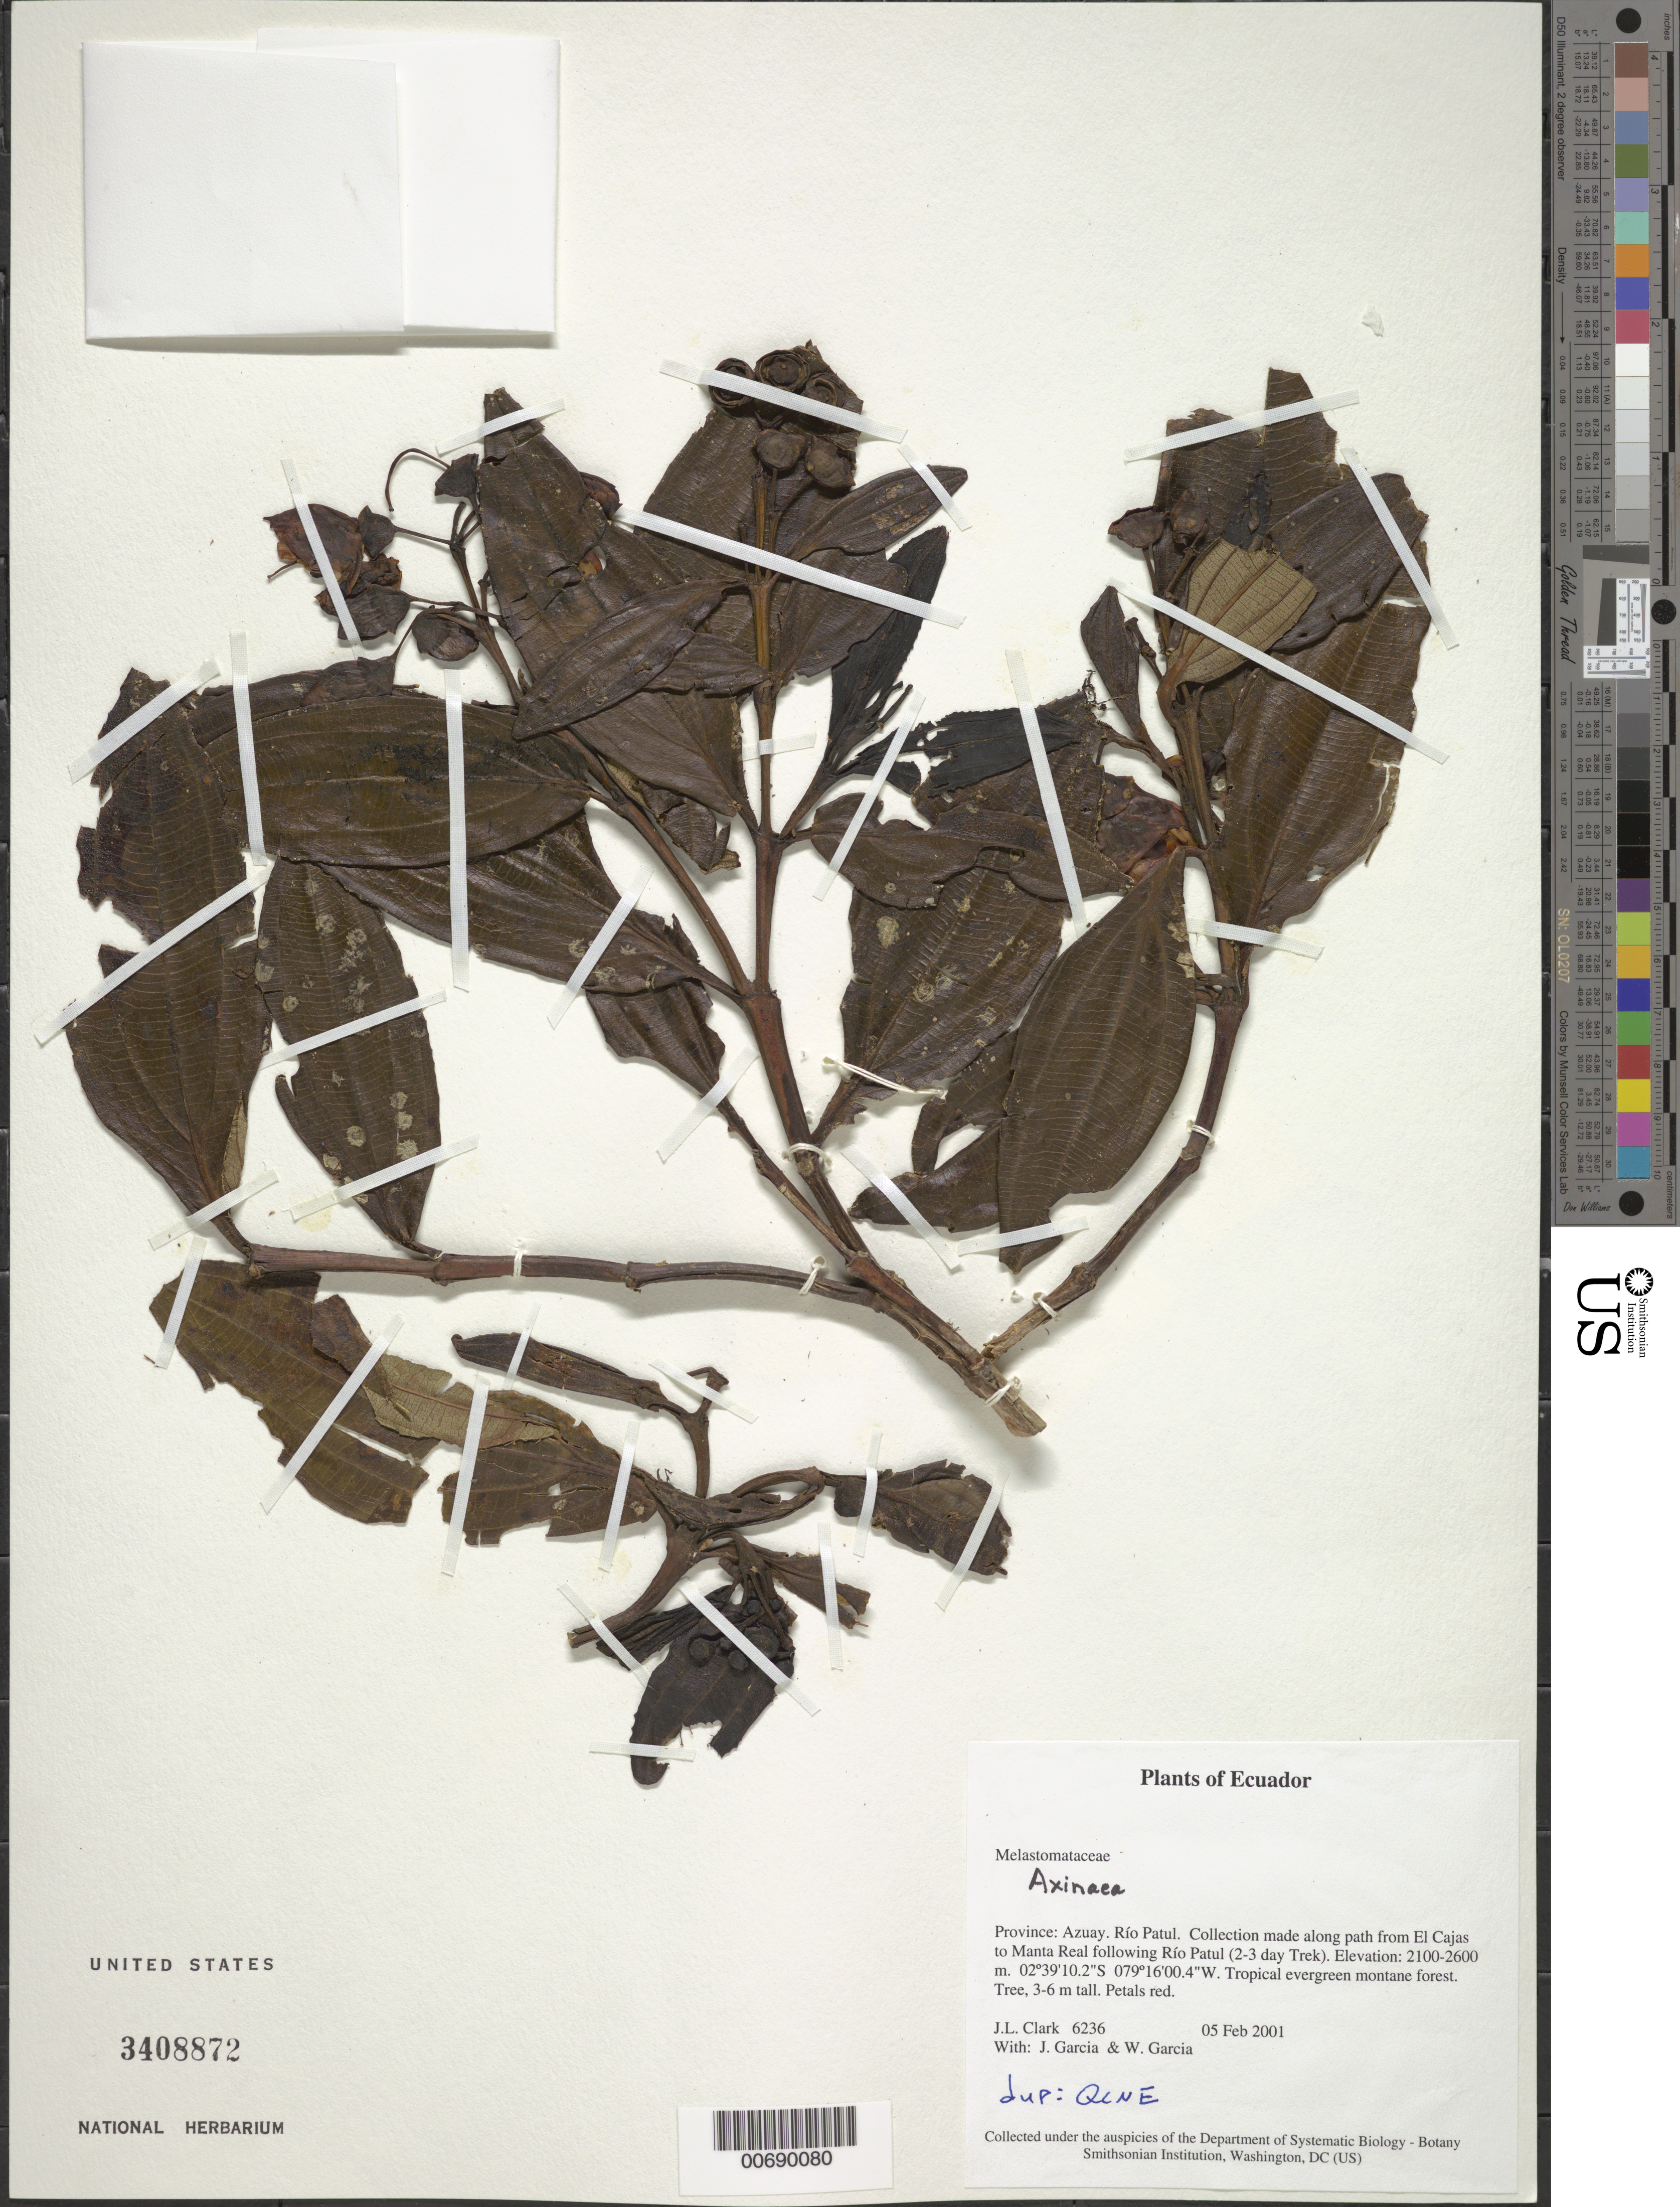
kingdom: Plantae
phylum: Tracheophyta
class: Magnoliopsida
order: Myrtales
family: Melastomataceae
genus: Axinaea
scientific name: Axinaea sp.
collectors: J. L. Clark, J. Garcia & W. Garcia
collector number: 6236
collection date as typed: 05 Feb 2001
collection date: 2001-02-05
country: Ecuador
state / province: Azuay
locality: Río Patul. Collection made along path from El Cajas to Manta Real following Río Patul (2-3 day Trek).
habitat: Tropical evergreen montane forest.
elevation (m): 2100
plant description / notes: QCNE, US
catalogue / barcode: US 3408872